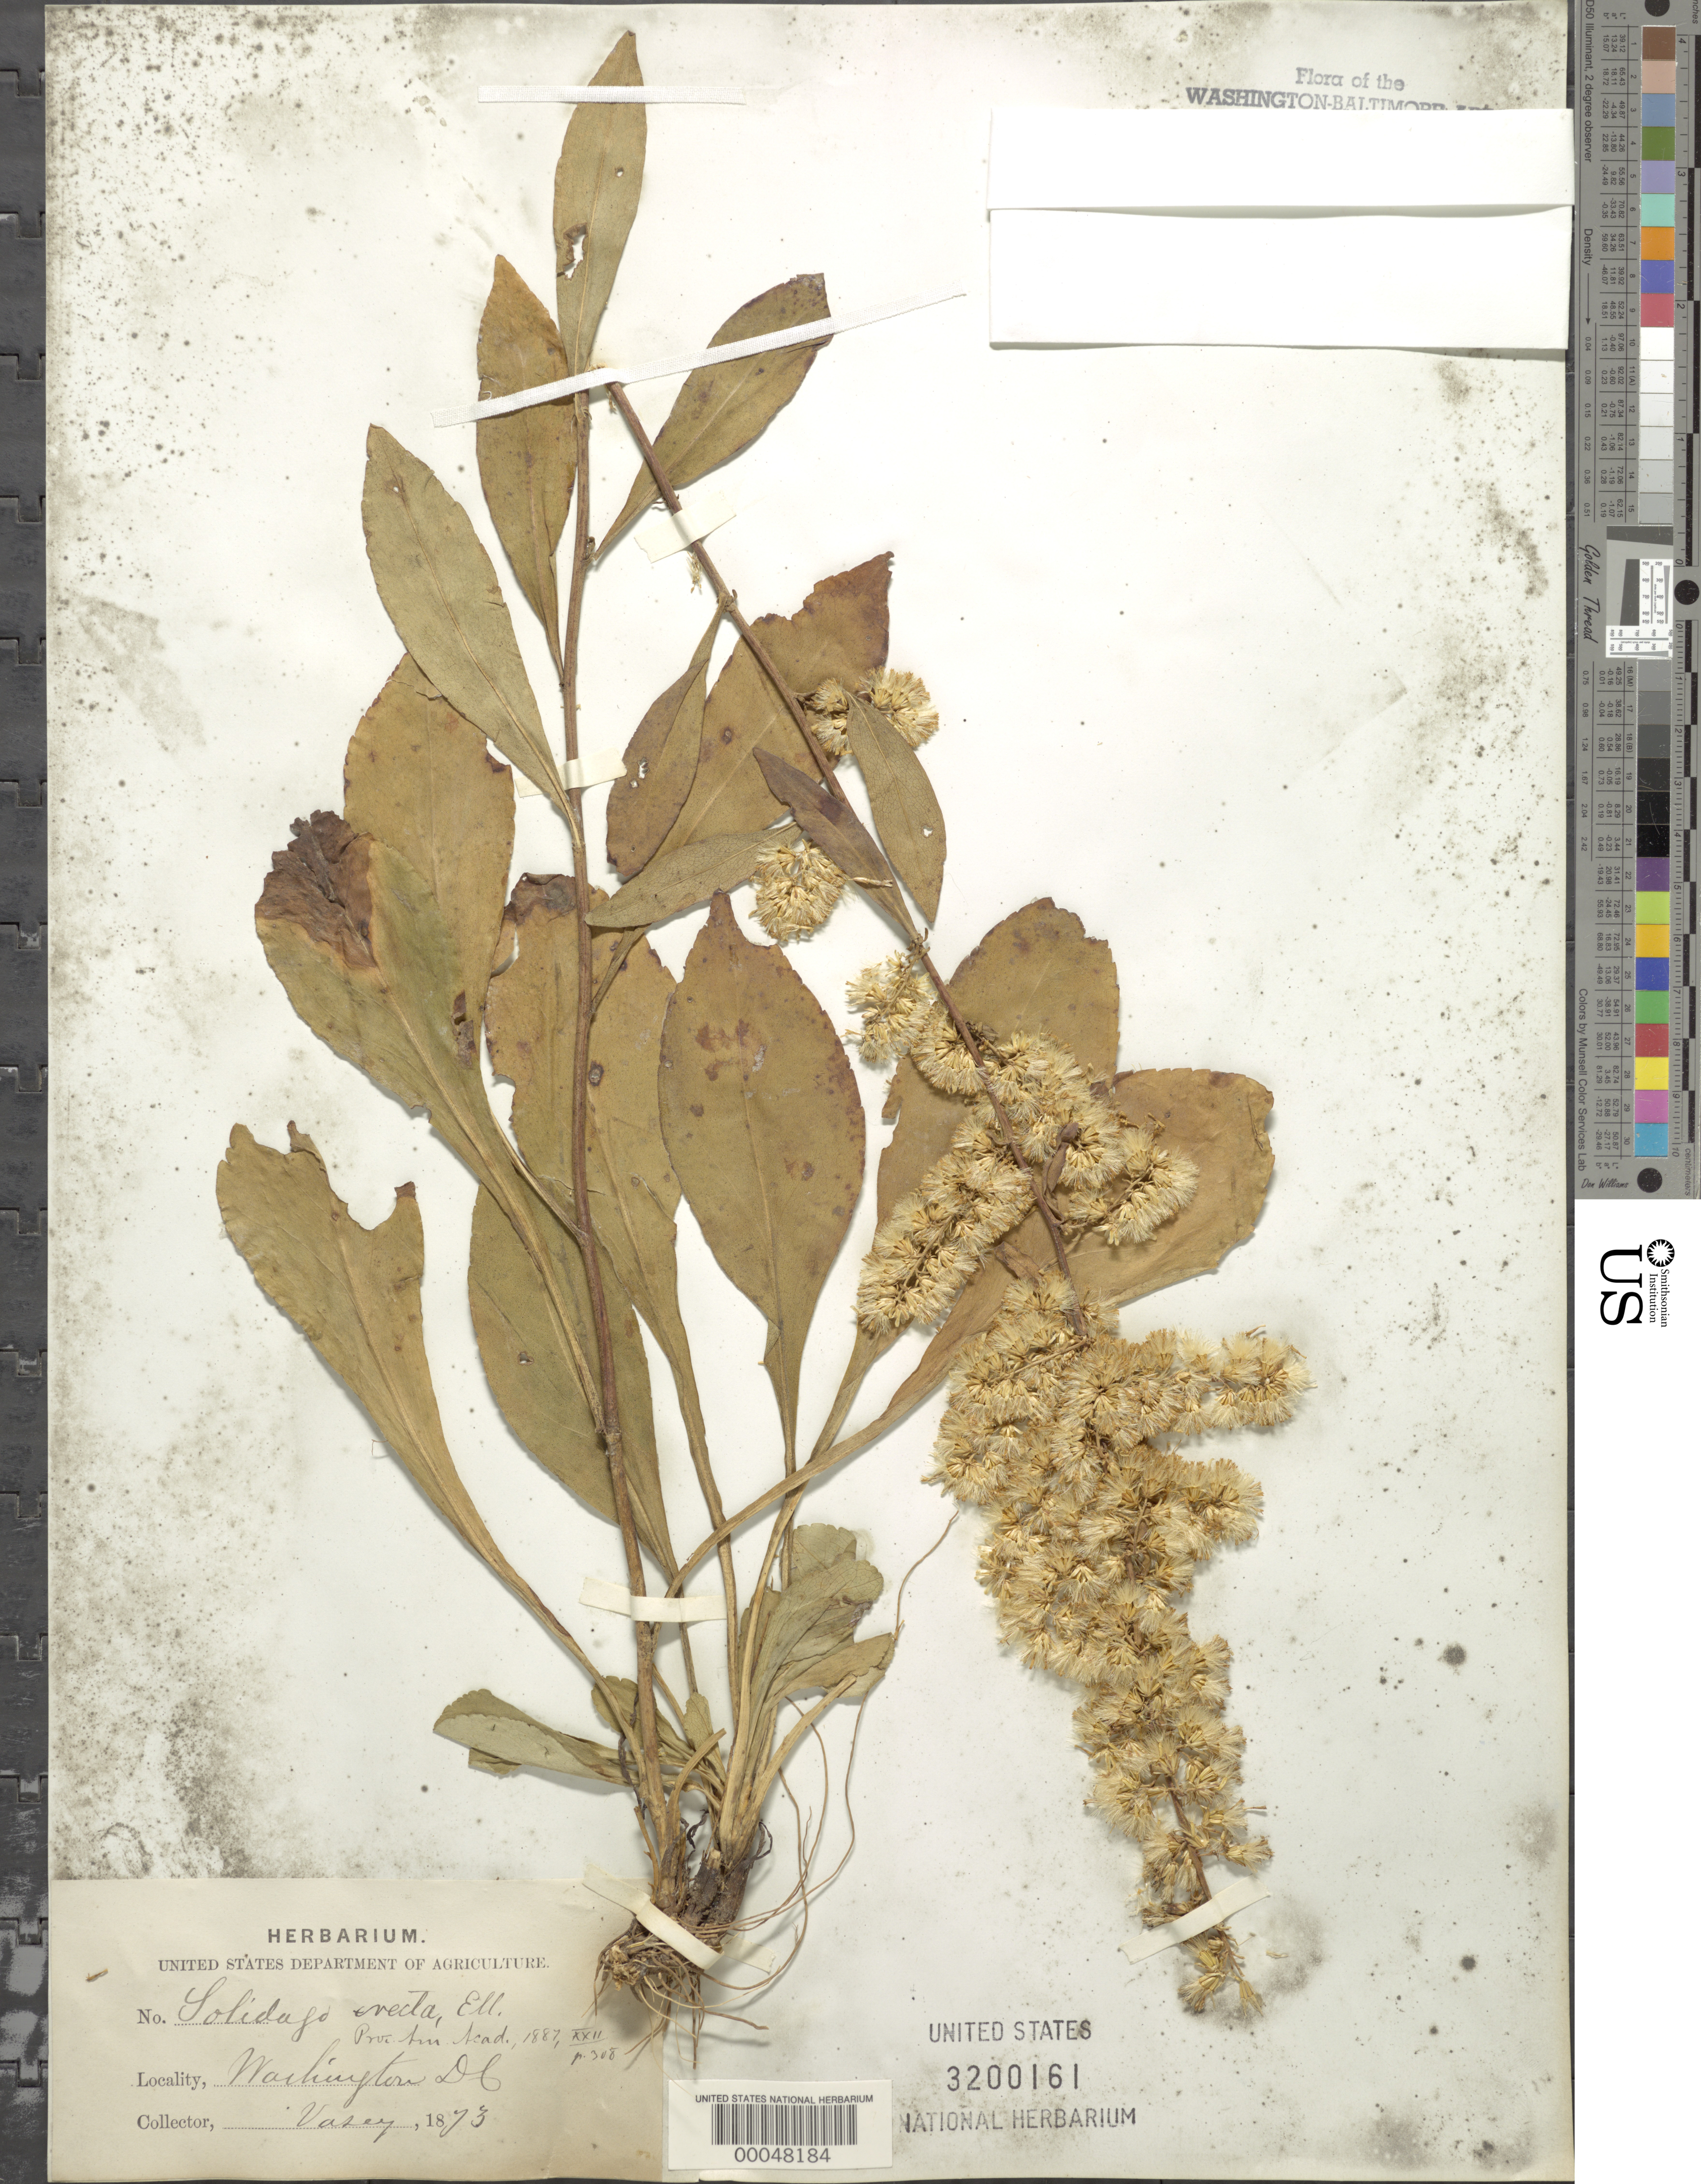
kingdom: Plantae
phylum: Tracheophyta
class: Magnoliopsida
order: Asterales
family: Asteraceae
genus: Solidago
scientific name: Solidago erecta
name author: Pursh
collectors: G. R. Vasey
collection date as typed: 1873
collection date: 1873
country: United States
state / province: District of Columbia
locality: Washington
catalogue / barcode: US 3200161